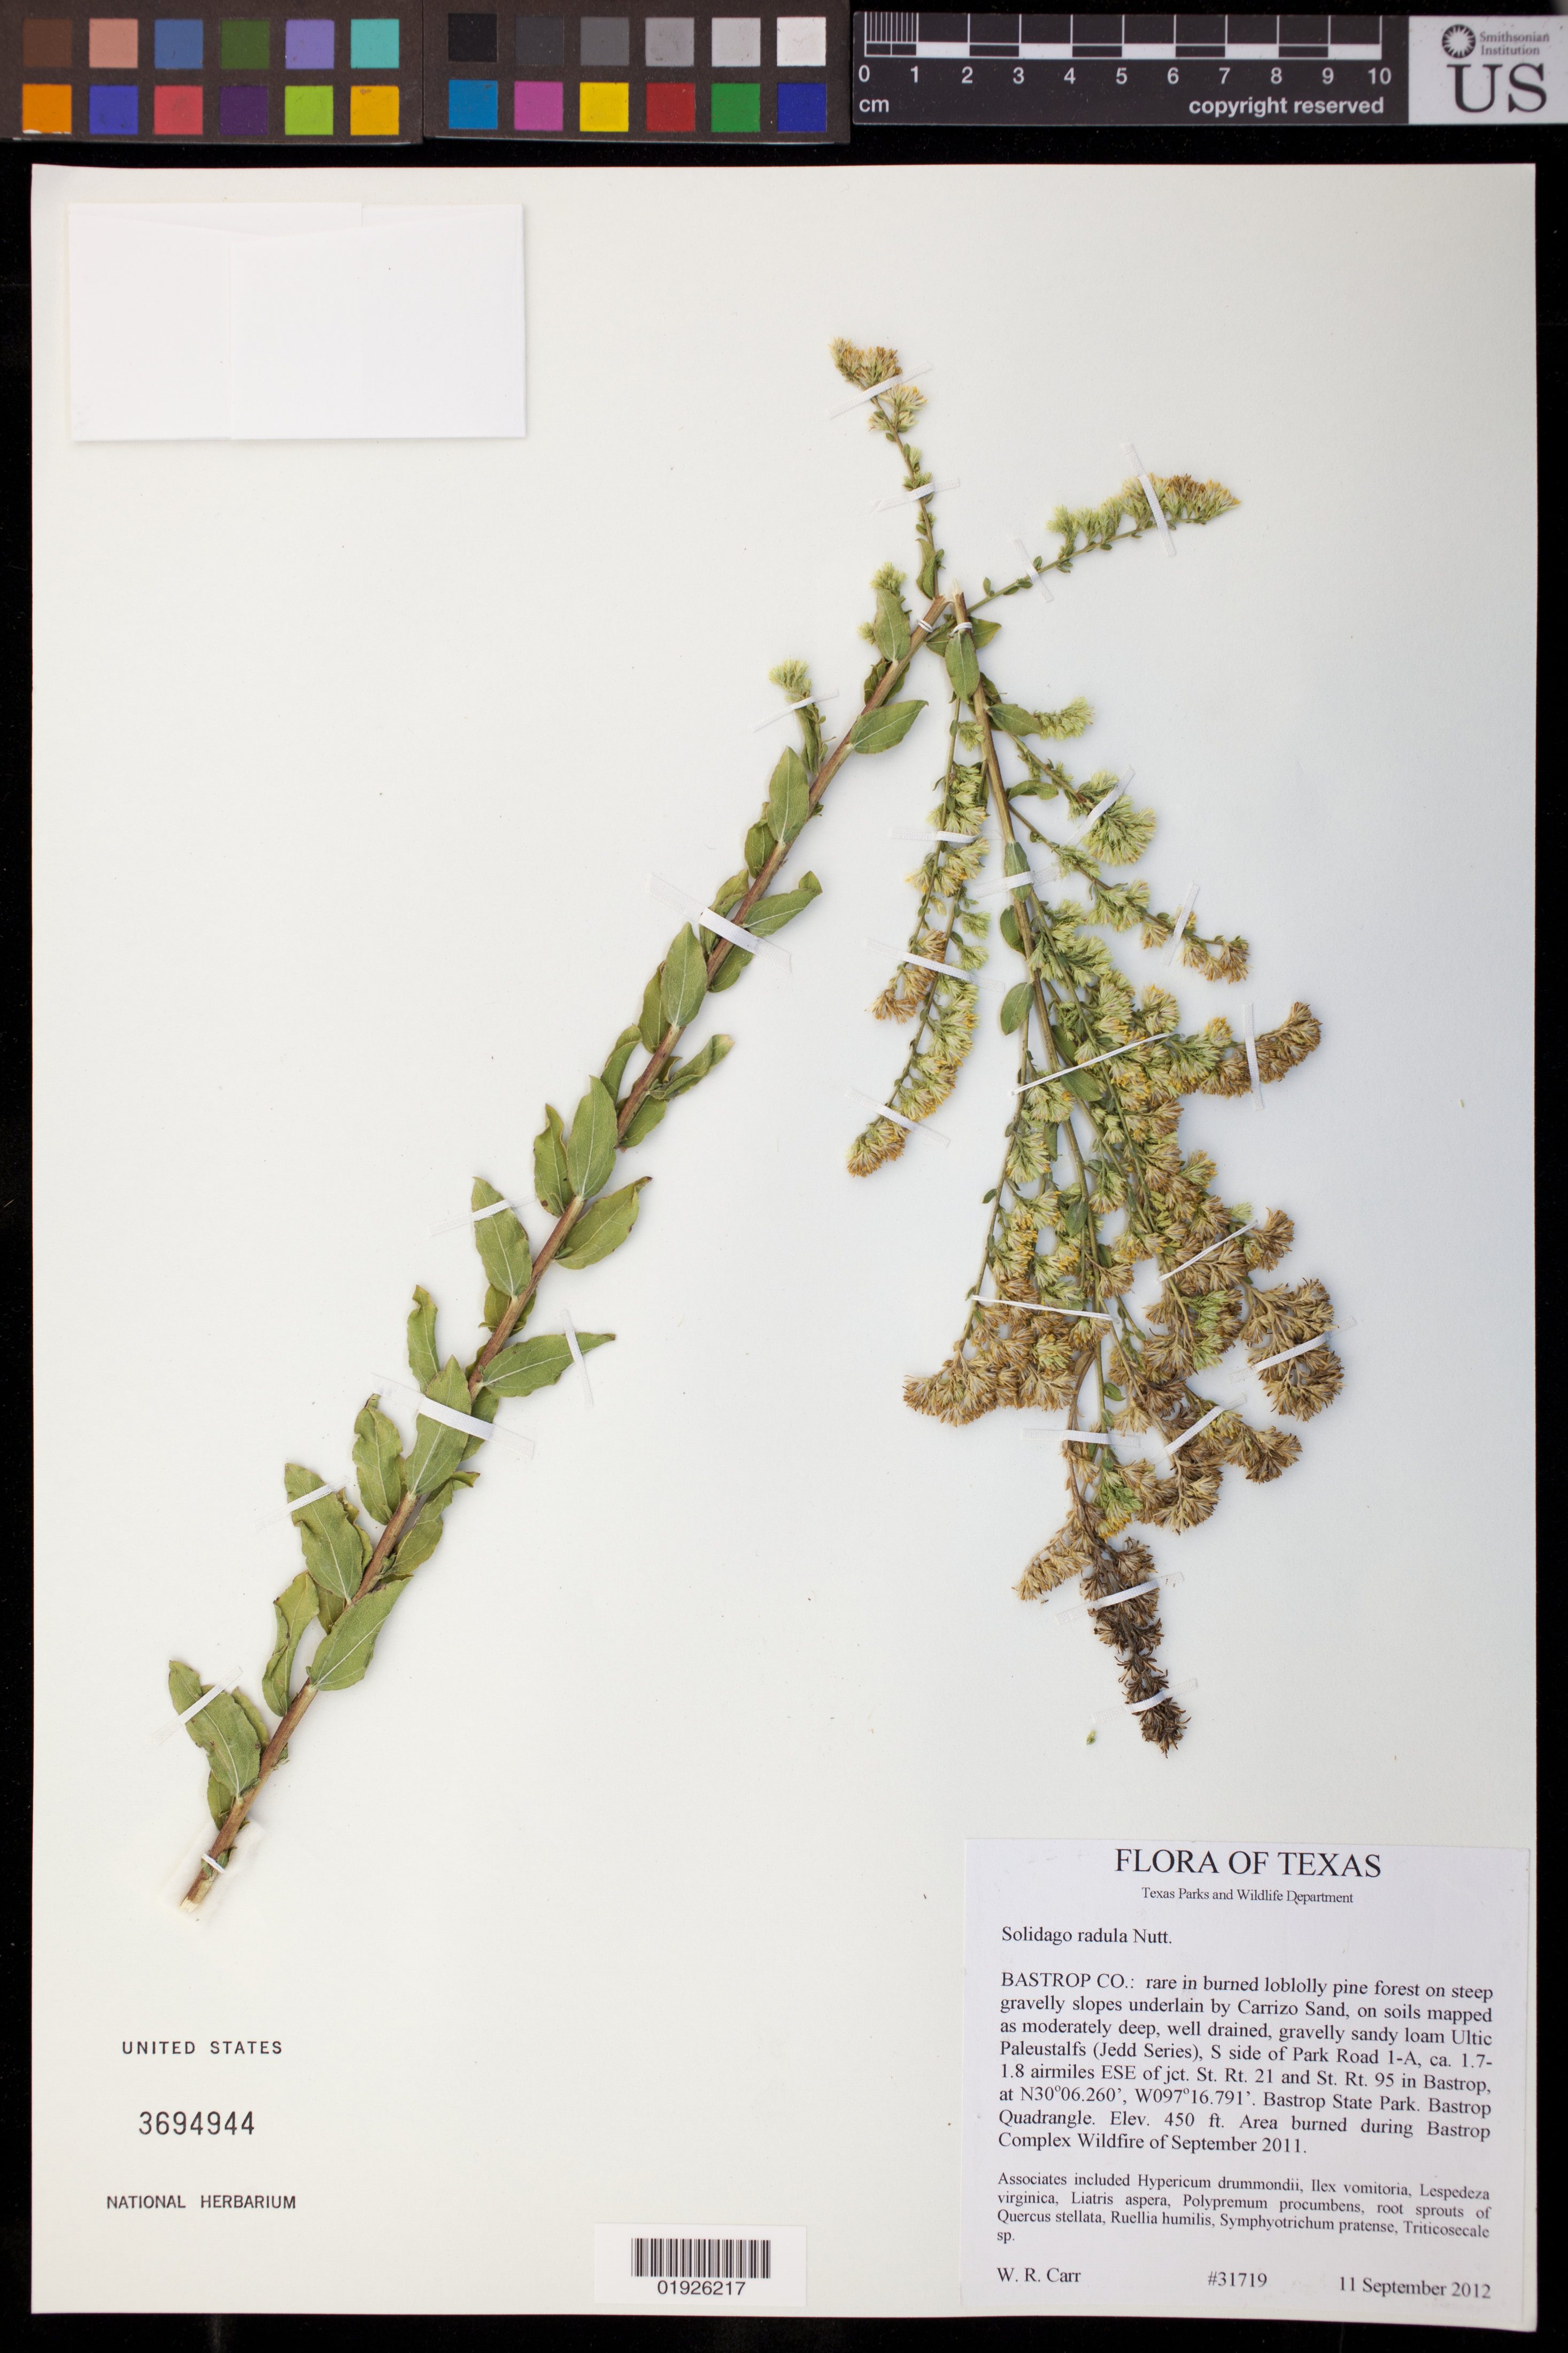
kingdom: Plantae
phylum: Tracheophyta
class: Magnoliopsida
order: Asterales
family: Asteraceae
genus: Solidago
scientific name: Solidago radula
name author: Nutt.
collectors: W. Carr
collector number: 31719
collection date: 2012-09-11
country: United States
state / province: Texas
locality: Bastrop Co.: S side of Park Road 1-A, ca. 1.7- 1.8 airmiles ESE of jct. St. Rt. 21 and St. Rt. 95 in Bastrop. Bastrop State Park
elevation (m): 137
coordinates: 30 06.260 N, 097 16.791 W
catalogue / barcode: US 3694944